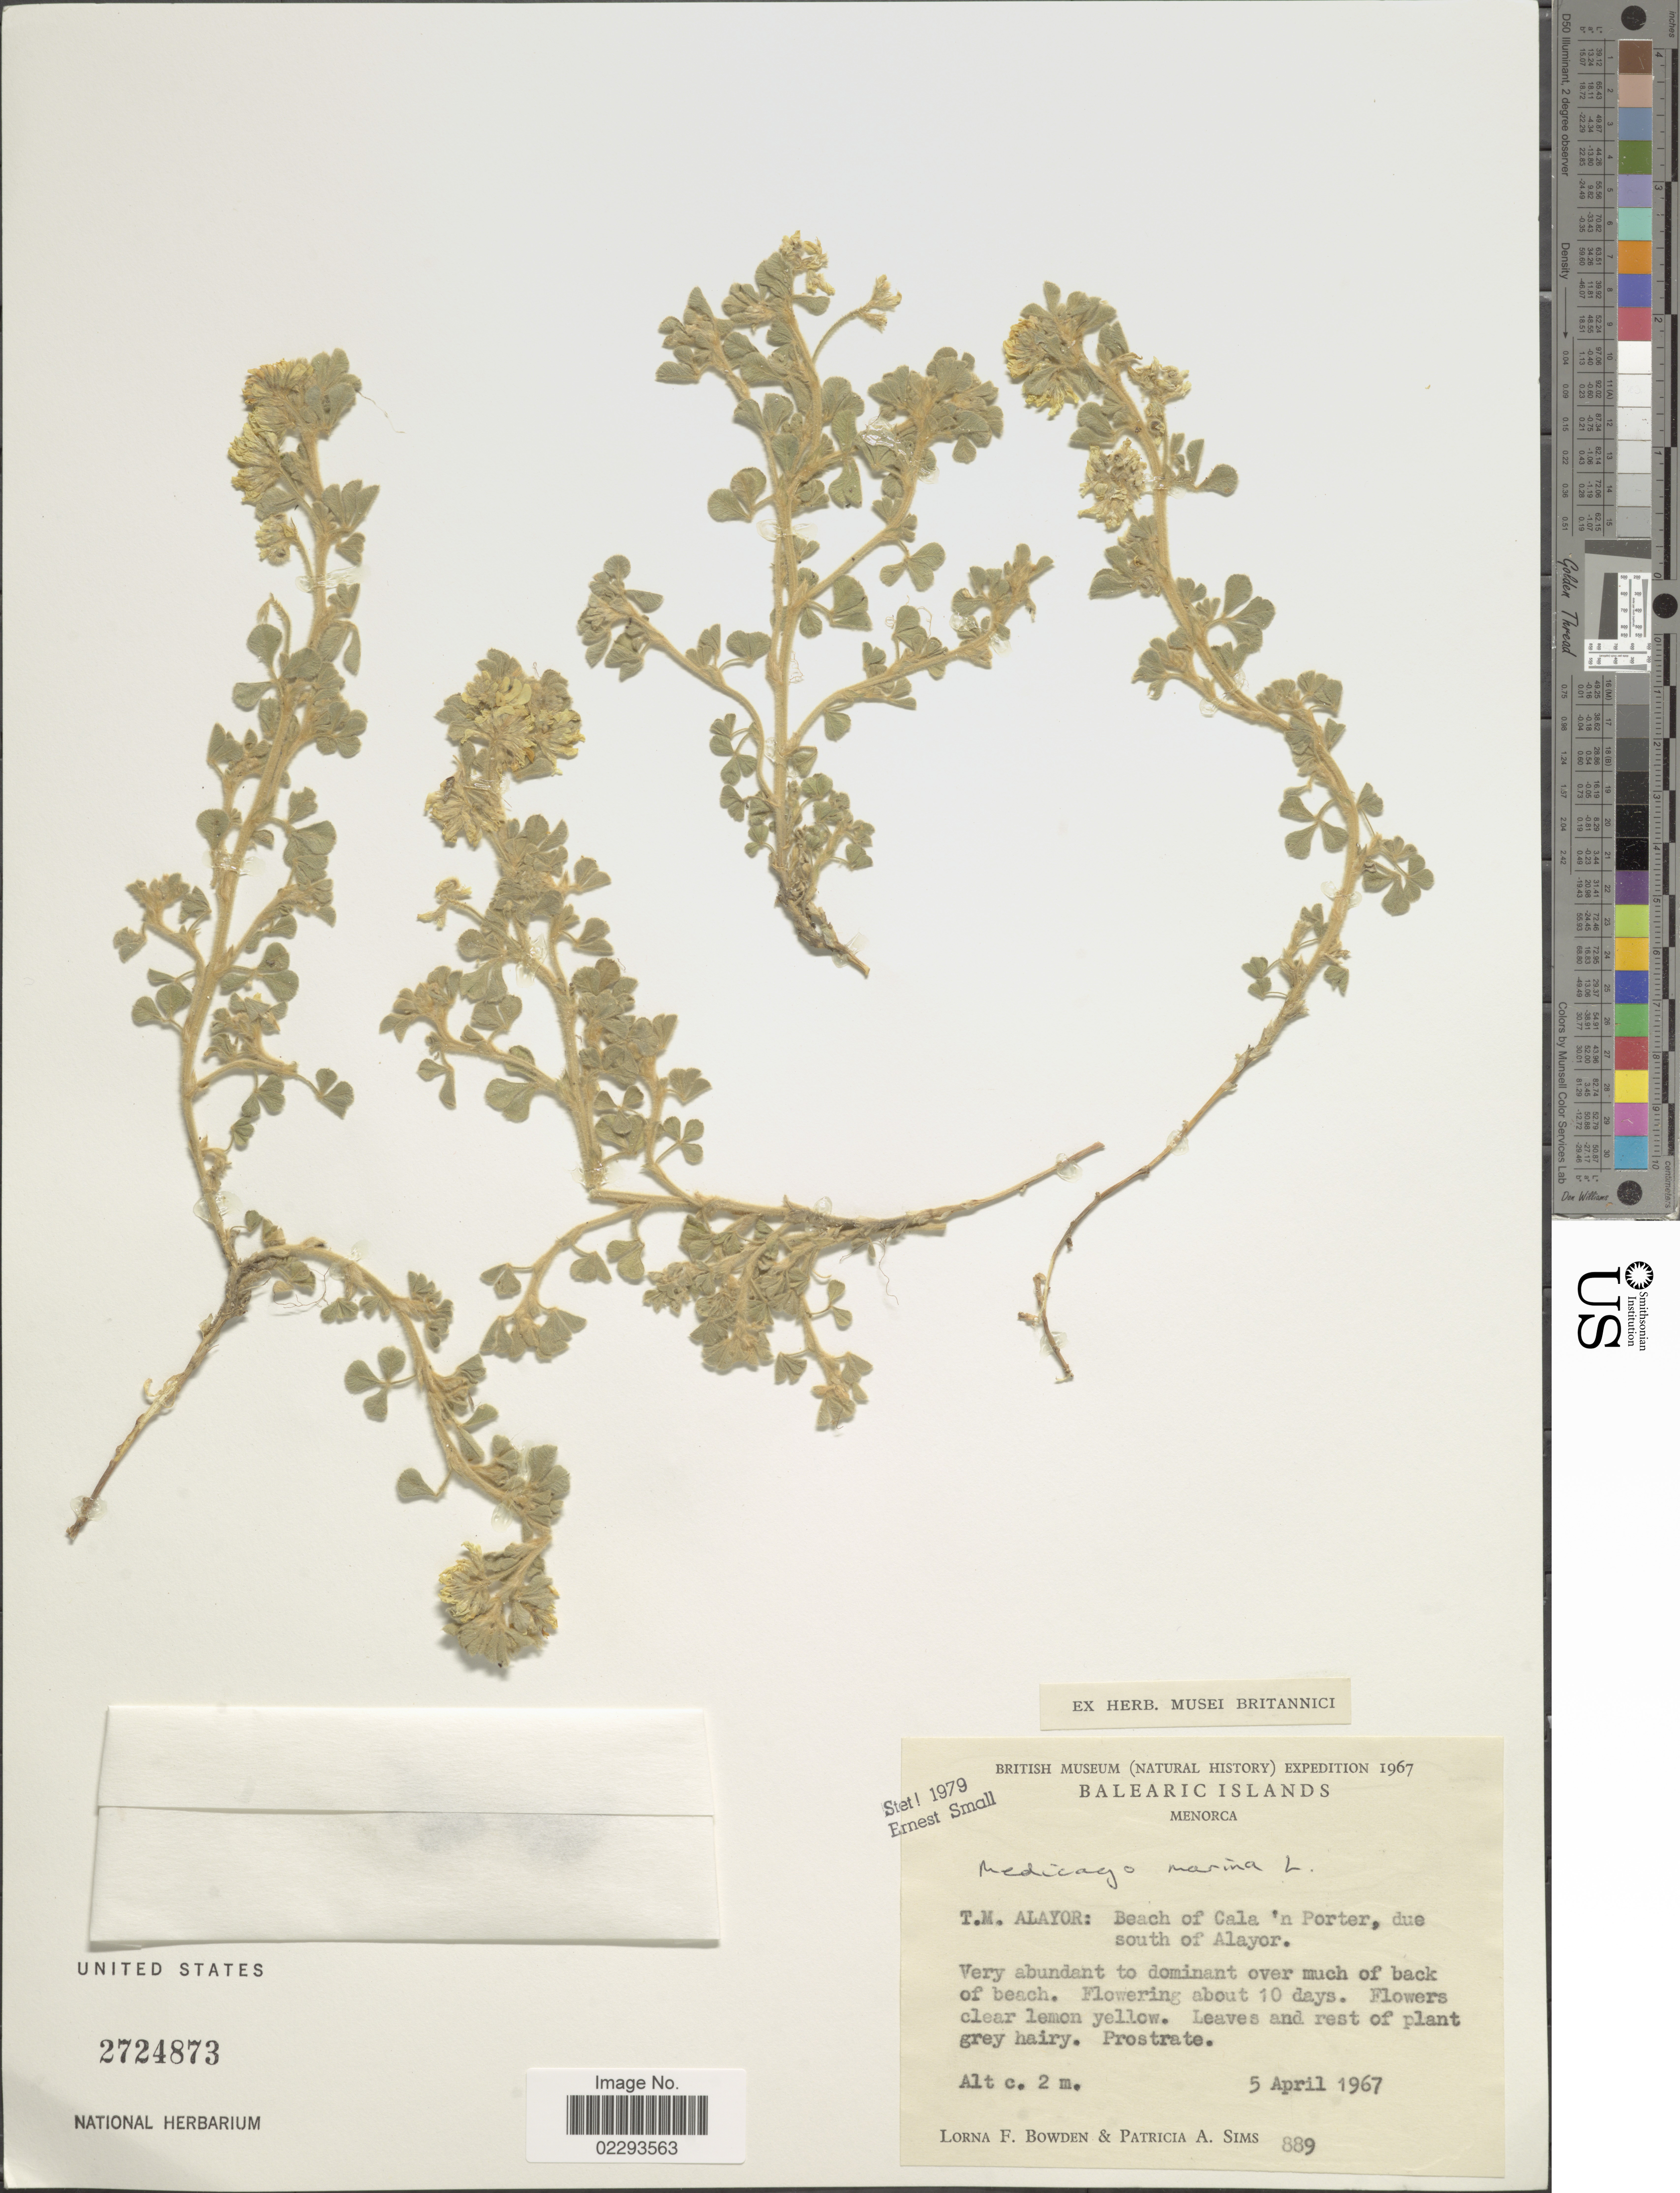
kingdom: Plantae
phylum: Tracheophyta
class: Magnoliopsida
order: Fabales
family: Fabaceae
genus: Medicago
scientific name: Medicago marina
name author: L.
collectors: L. F. Bowden & P. A. Sims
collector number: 889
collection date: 1967-04-05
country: Spain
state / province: Islas Baleares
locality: Balearic Islands, Menorca, T.M. Alayor: beach of Cala 'n Porter, due south of Alayor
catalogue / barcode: US 2724873